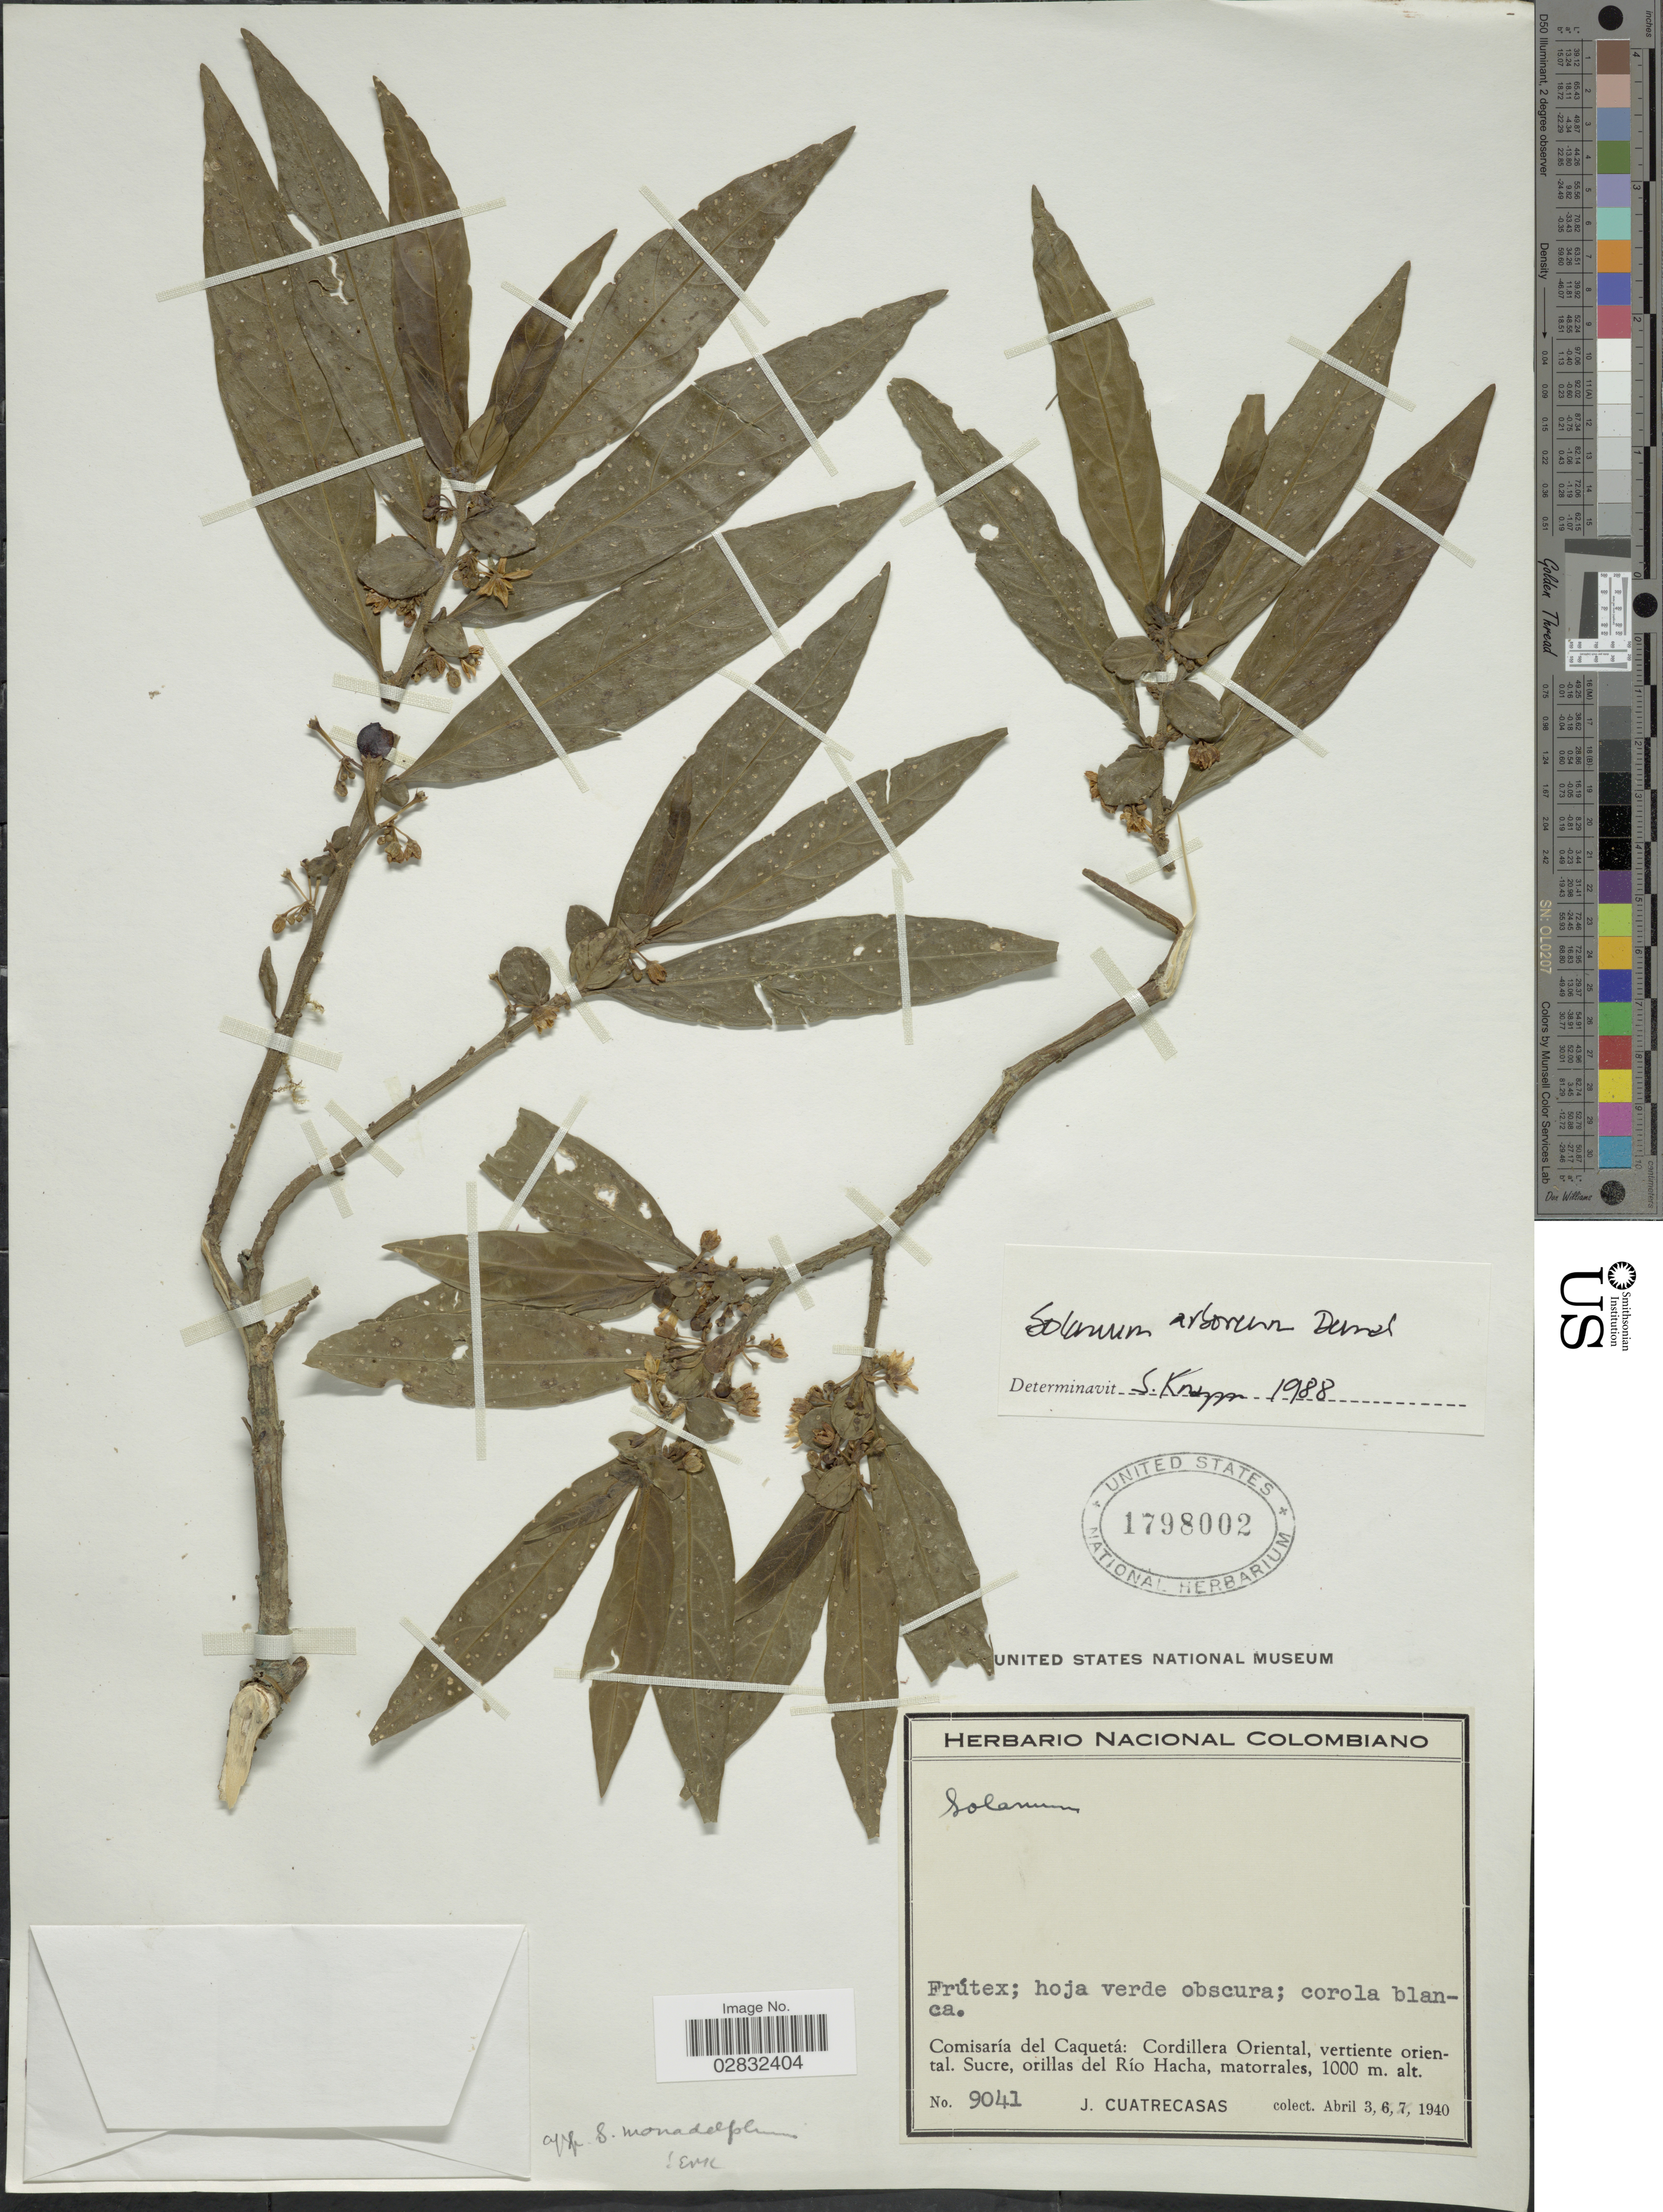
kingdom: Plantae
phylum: Tracheophyta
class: Magnoliopsida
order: Solanales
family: Solanaceae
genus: Solanum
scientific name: Solanum caquetense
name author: J.D. Tovar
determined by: Tovar, J. D.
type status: Holotype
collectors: J. Cuatrecasas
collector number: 9041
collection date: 1940-04-03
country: Colombia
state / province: Caquetá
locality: Comisaría del Caquetá: Cordillera Oriental, vertiente oriental, Sucre, orillas del Río Hacha, matorrales.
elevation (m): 1000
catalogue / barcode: US 1798002